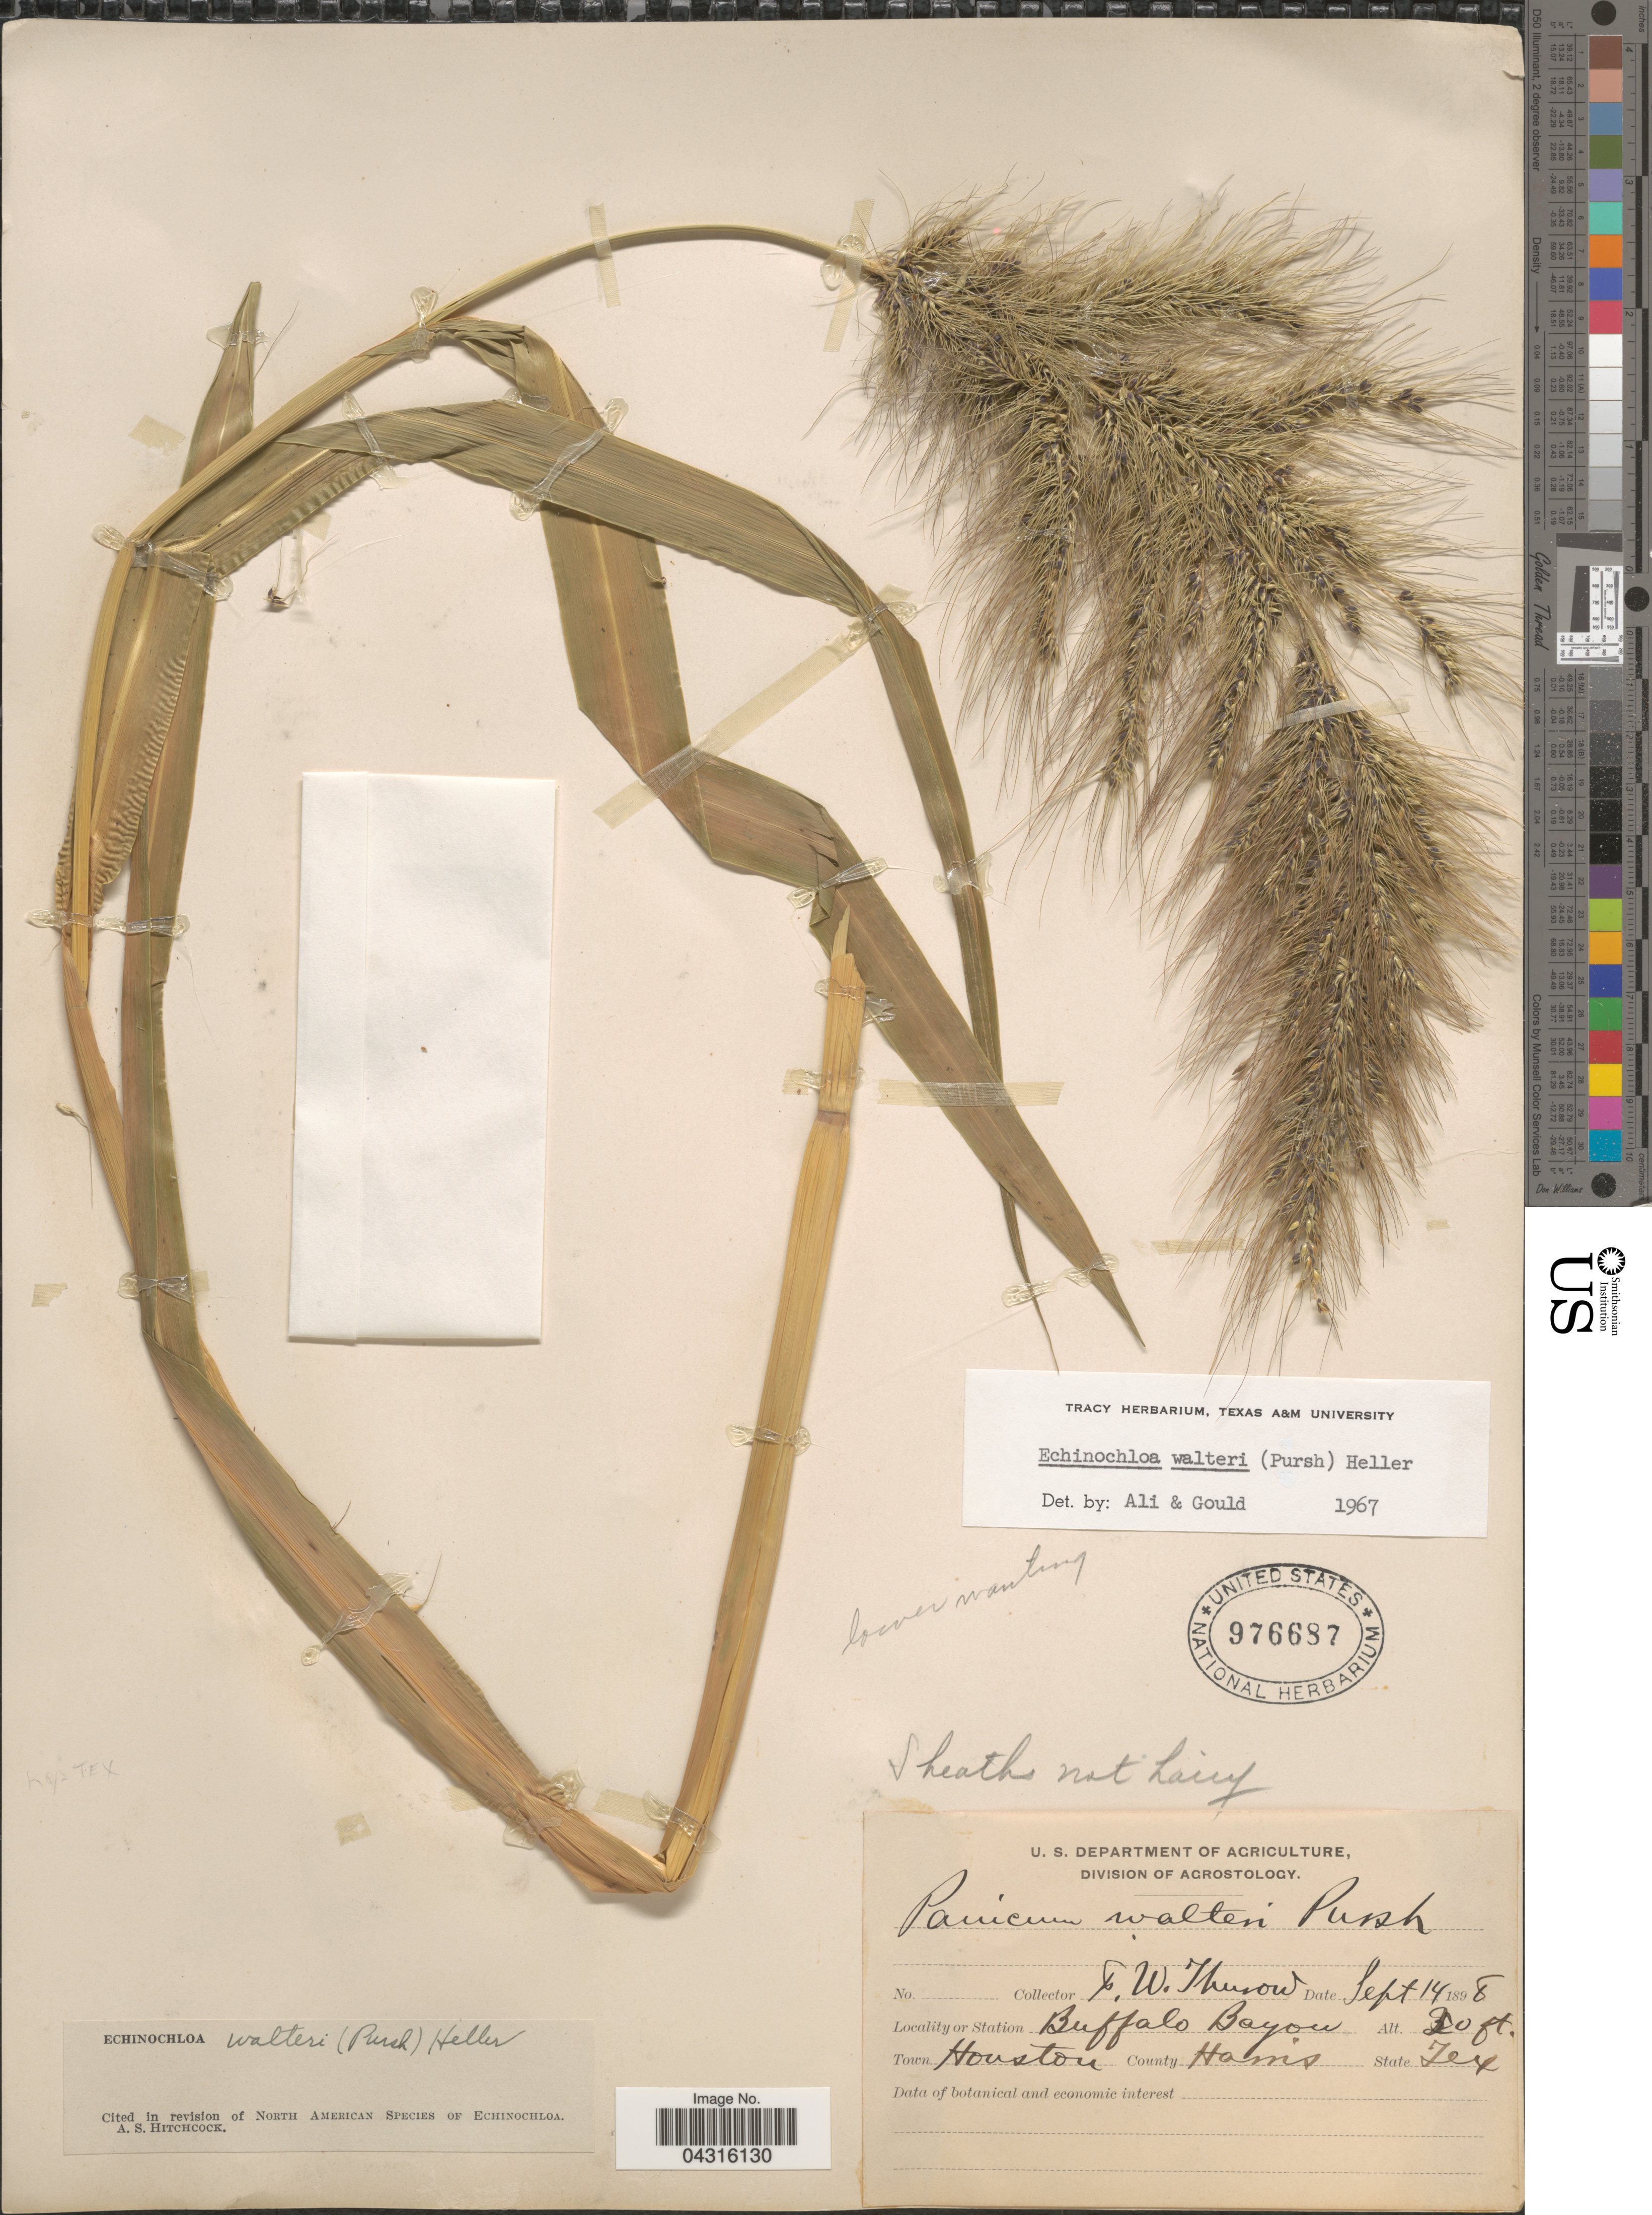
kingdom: Plantae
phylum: Tracheophyta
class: Liliopsida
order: Poales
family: Poaceae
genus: Echinochloa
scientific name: Echinochloa walteri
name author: (Pursh) A. Heller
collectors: F. W. Thurow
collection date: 1898-09-14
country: United States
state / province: Texas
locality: Buffalo Bayou. Town Houston. County Harris.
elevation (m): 6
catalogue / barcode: US 976687